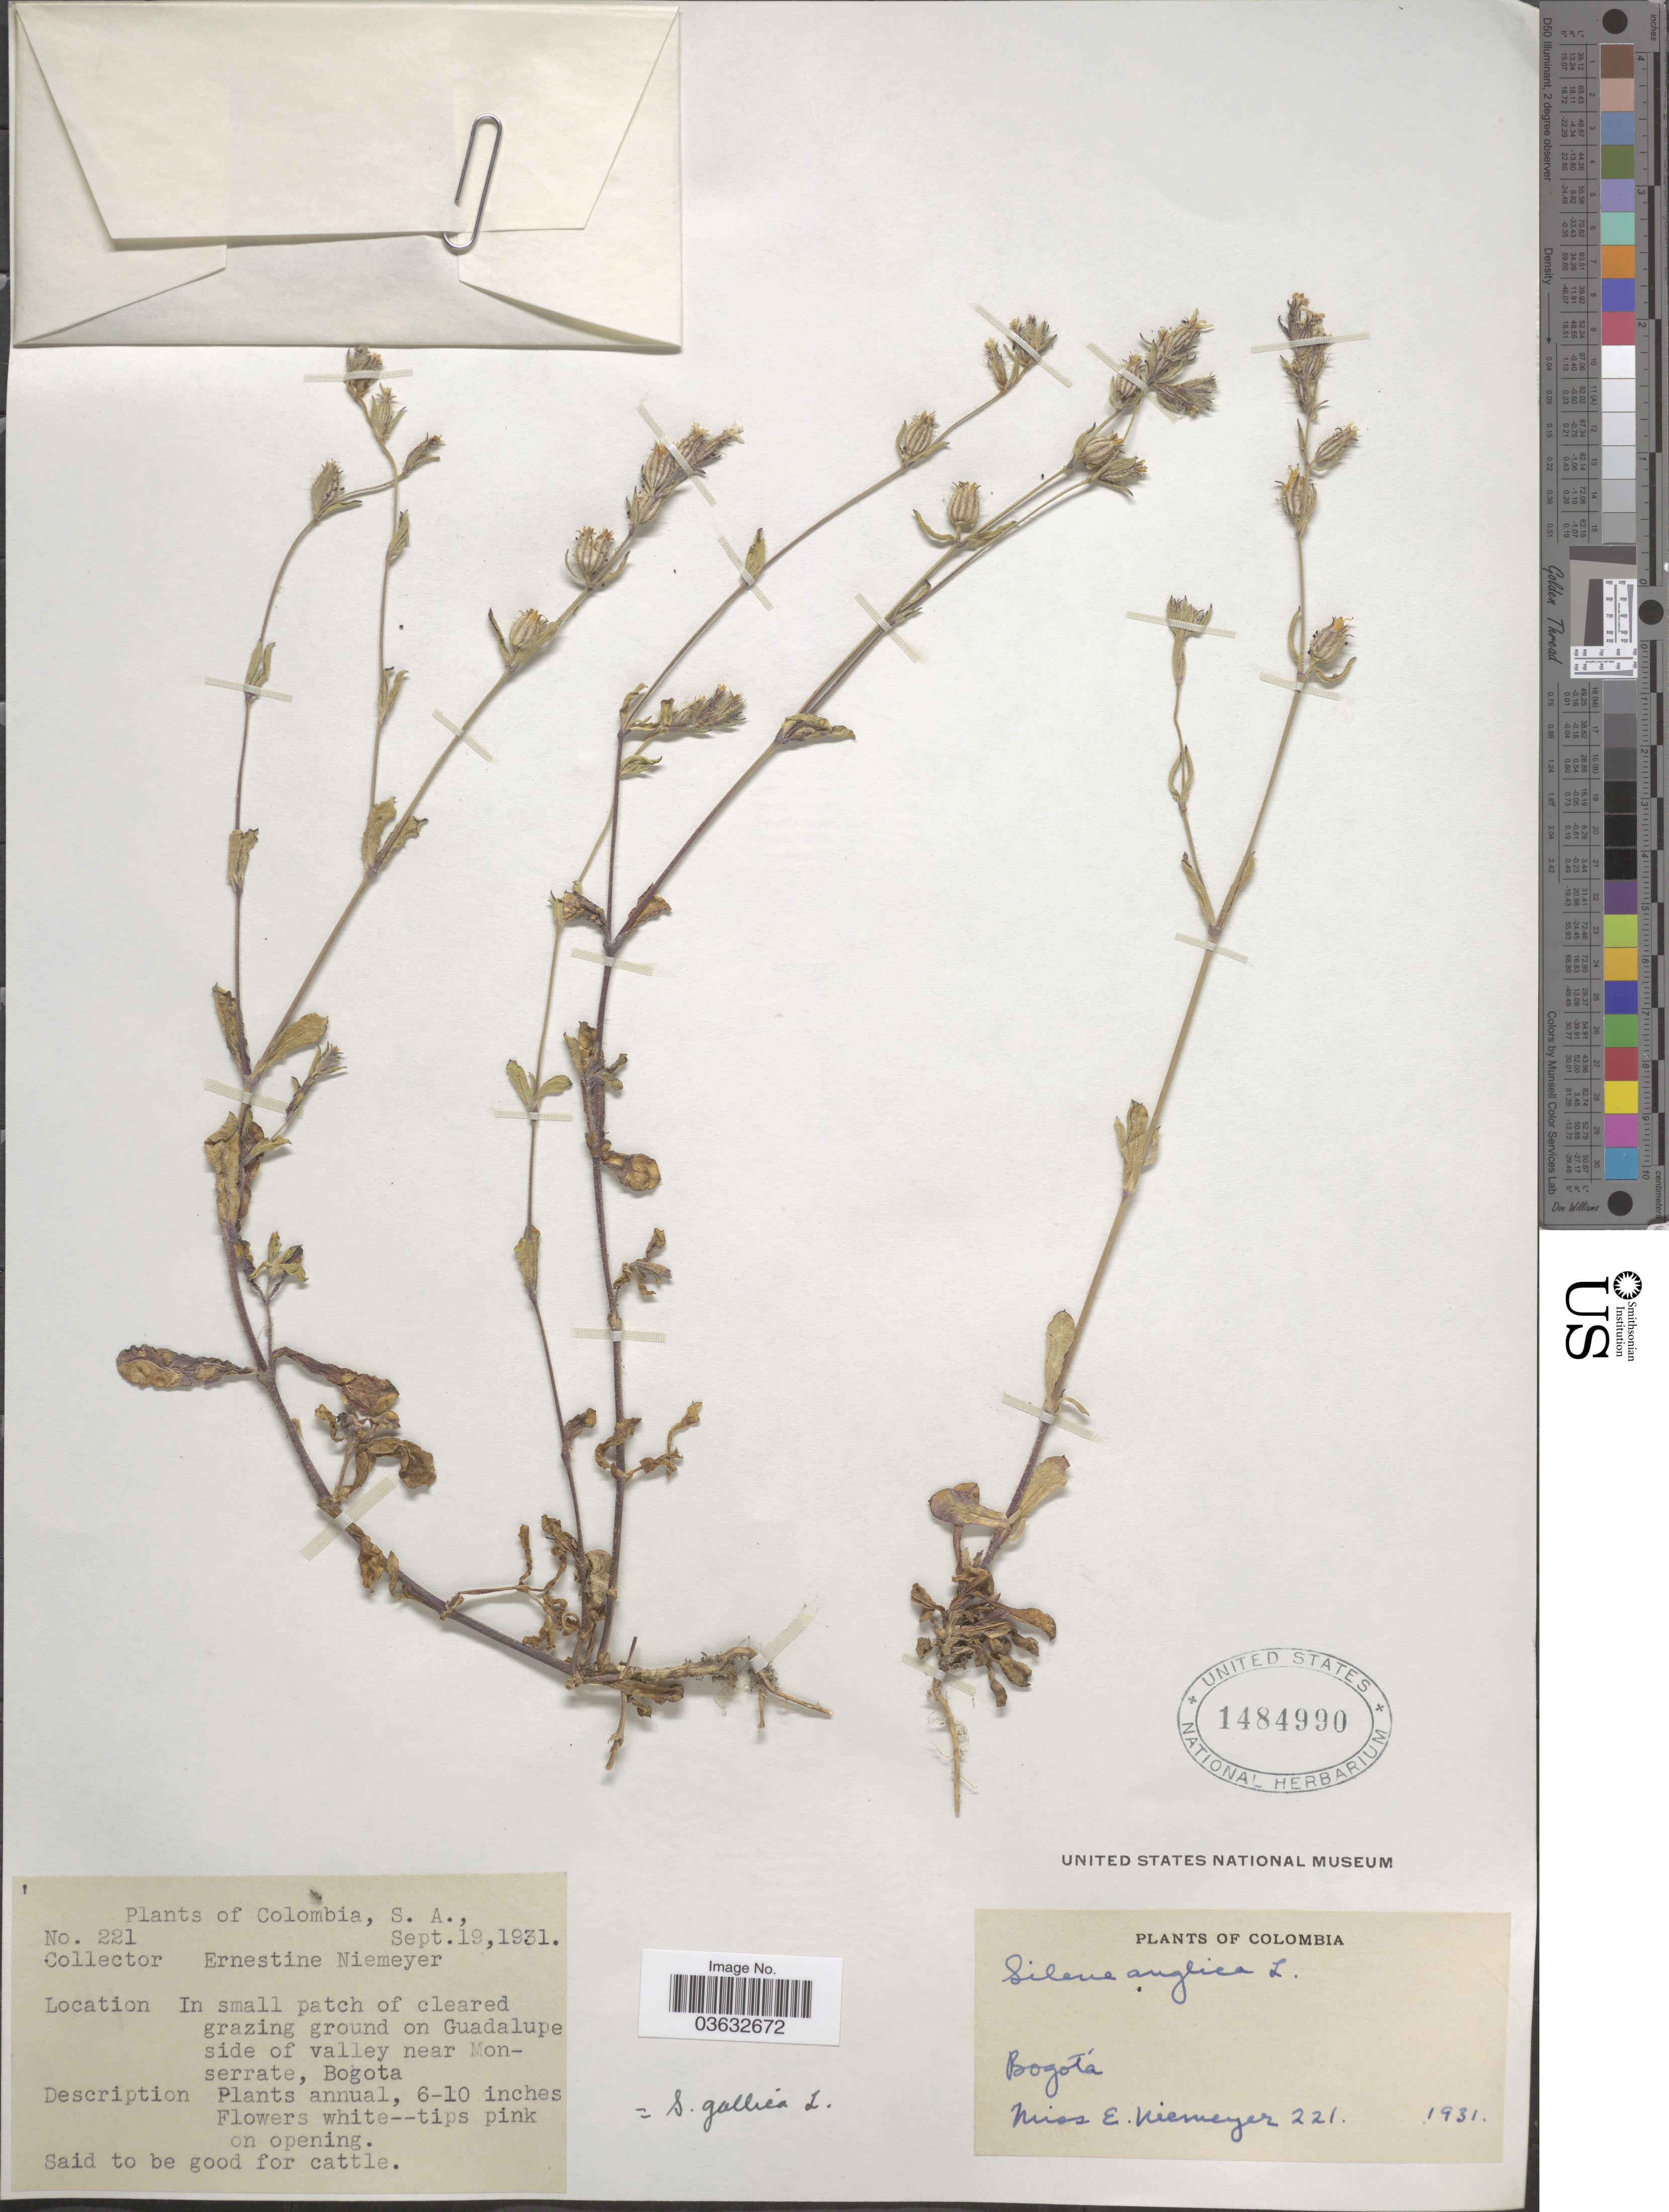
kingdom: Plantae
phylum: Tracheophyta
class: Magnoliopsida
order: Caryophyllales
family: Caryophyllaceae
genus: Silene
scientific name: Silene gallica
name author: L.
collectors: E. H. Niemeyer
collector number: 221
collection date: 1931-09-19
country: Colombia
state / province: Bogota D.C.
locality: In small patch of cleared grazing ground on Guadalupe side of valley near Monserrate, Bogota.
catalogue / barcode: US 1484990